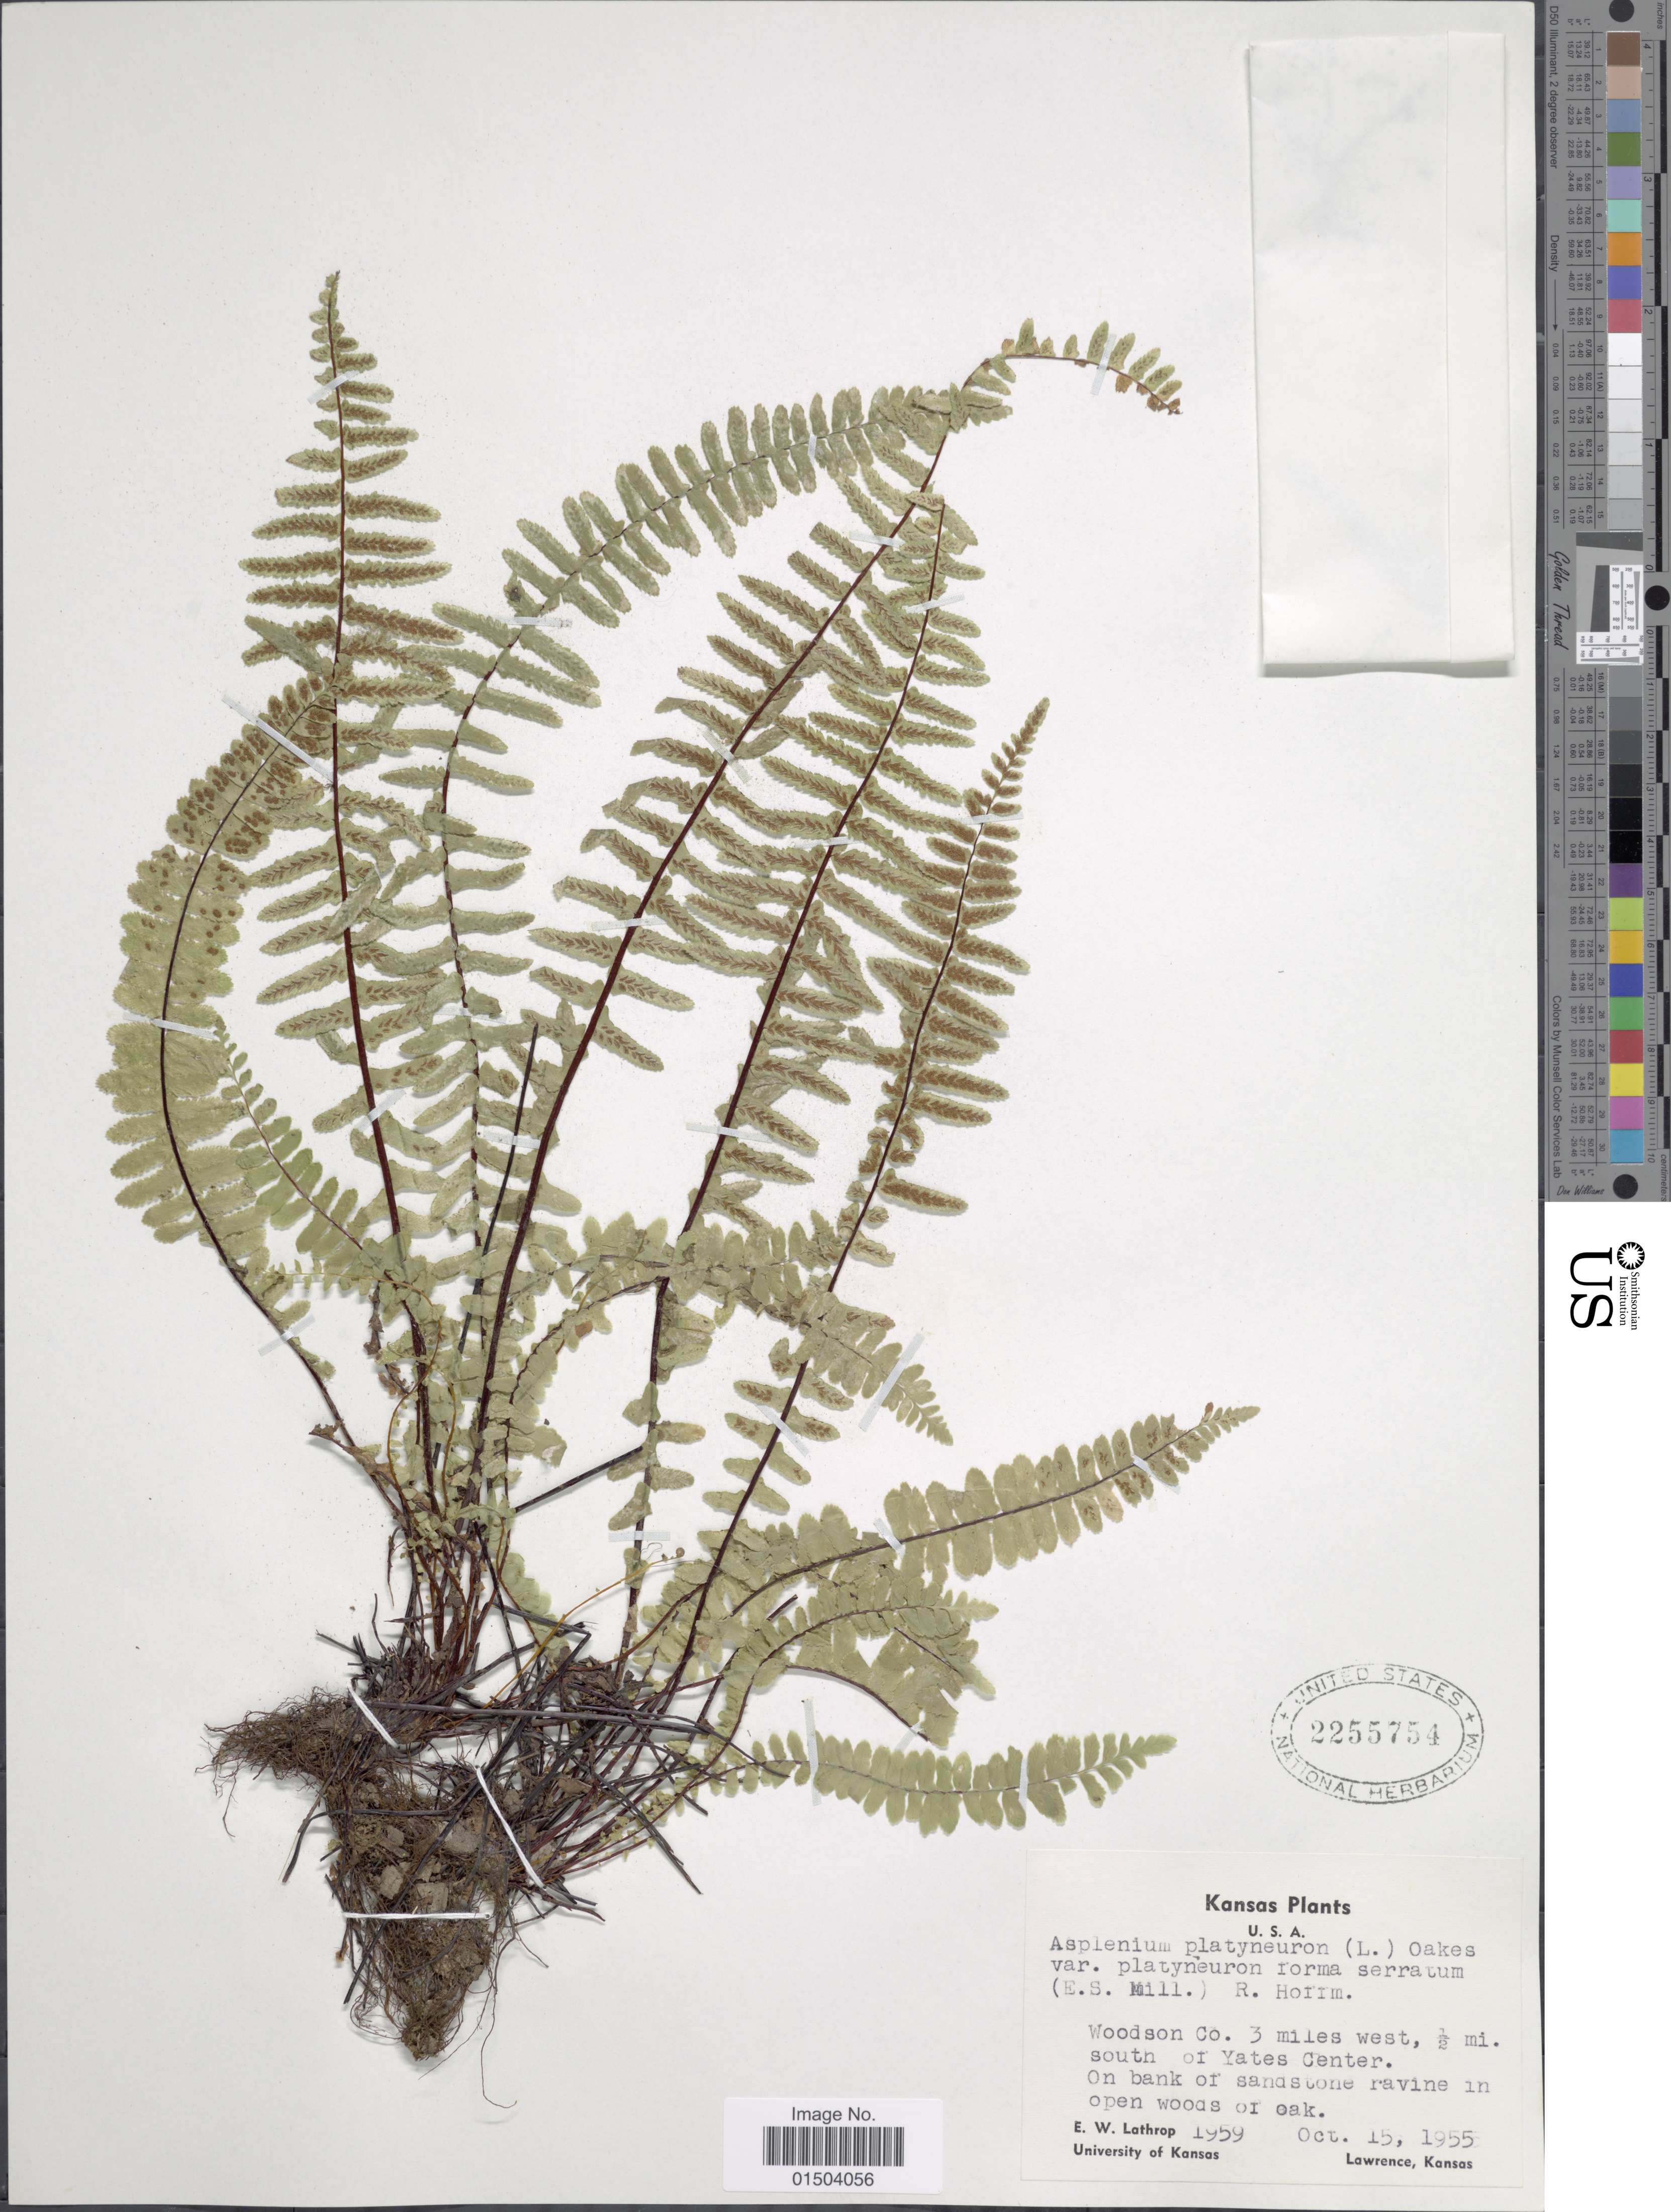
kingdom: Plantae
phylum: Tracheophyta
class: Polypodiopsida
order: Polypodiales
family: Aspleniaceae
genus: Asplenium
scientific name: Asplenium platyneuron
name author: (L.) Britton, Stearns & Poggenb.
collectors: E. W. Lathrop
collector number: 1959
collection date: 1955-10-15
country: United States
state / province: Kansas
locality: Woodson Co. 3 miles west, ½ mi. south of Yates Center. On bank of sandstone ravine in open woods of oak.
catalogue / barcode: US 2255754